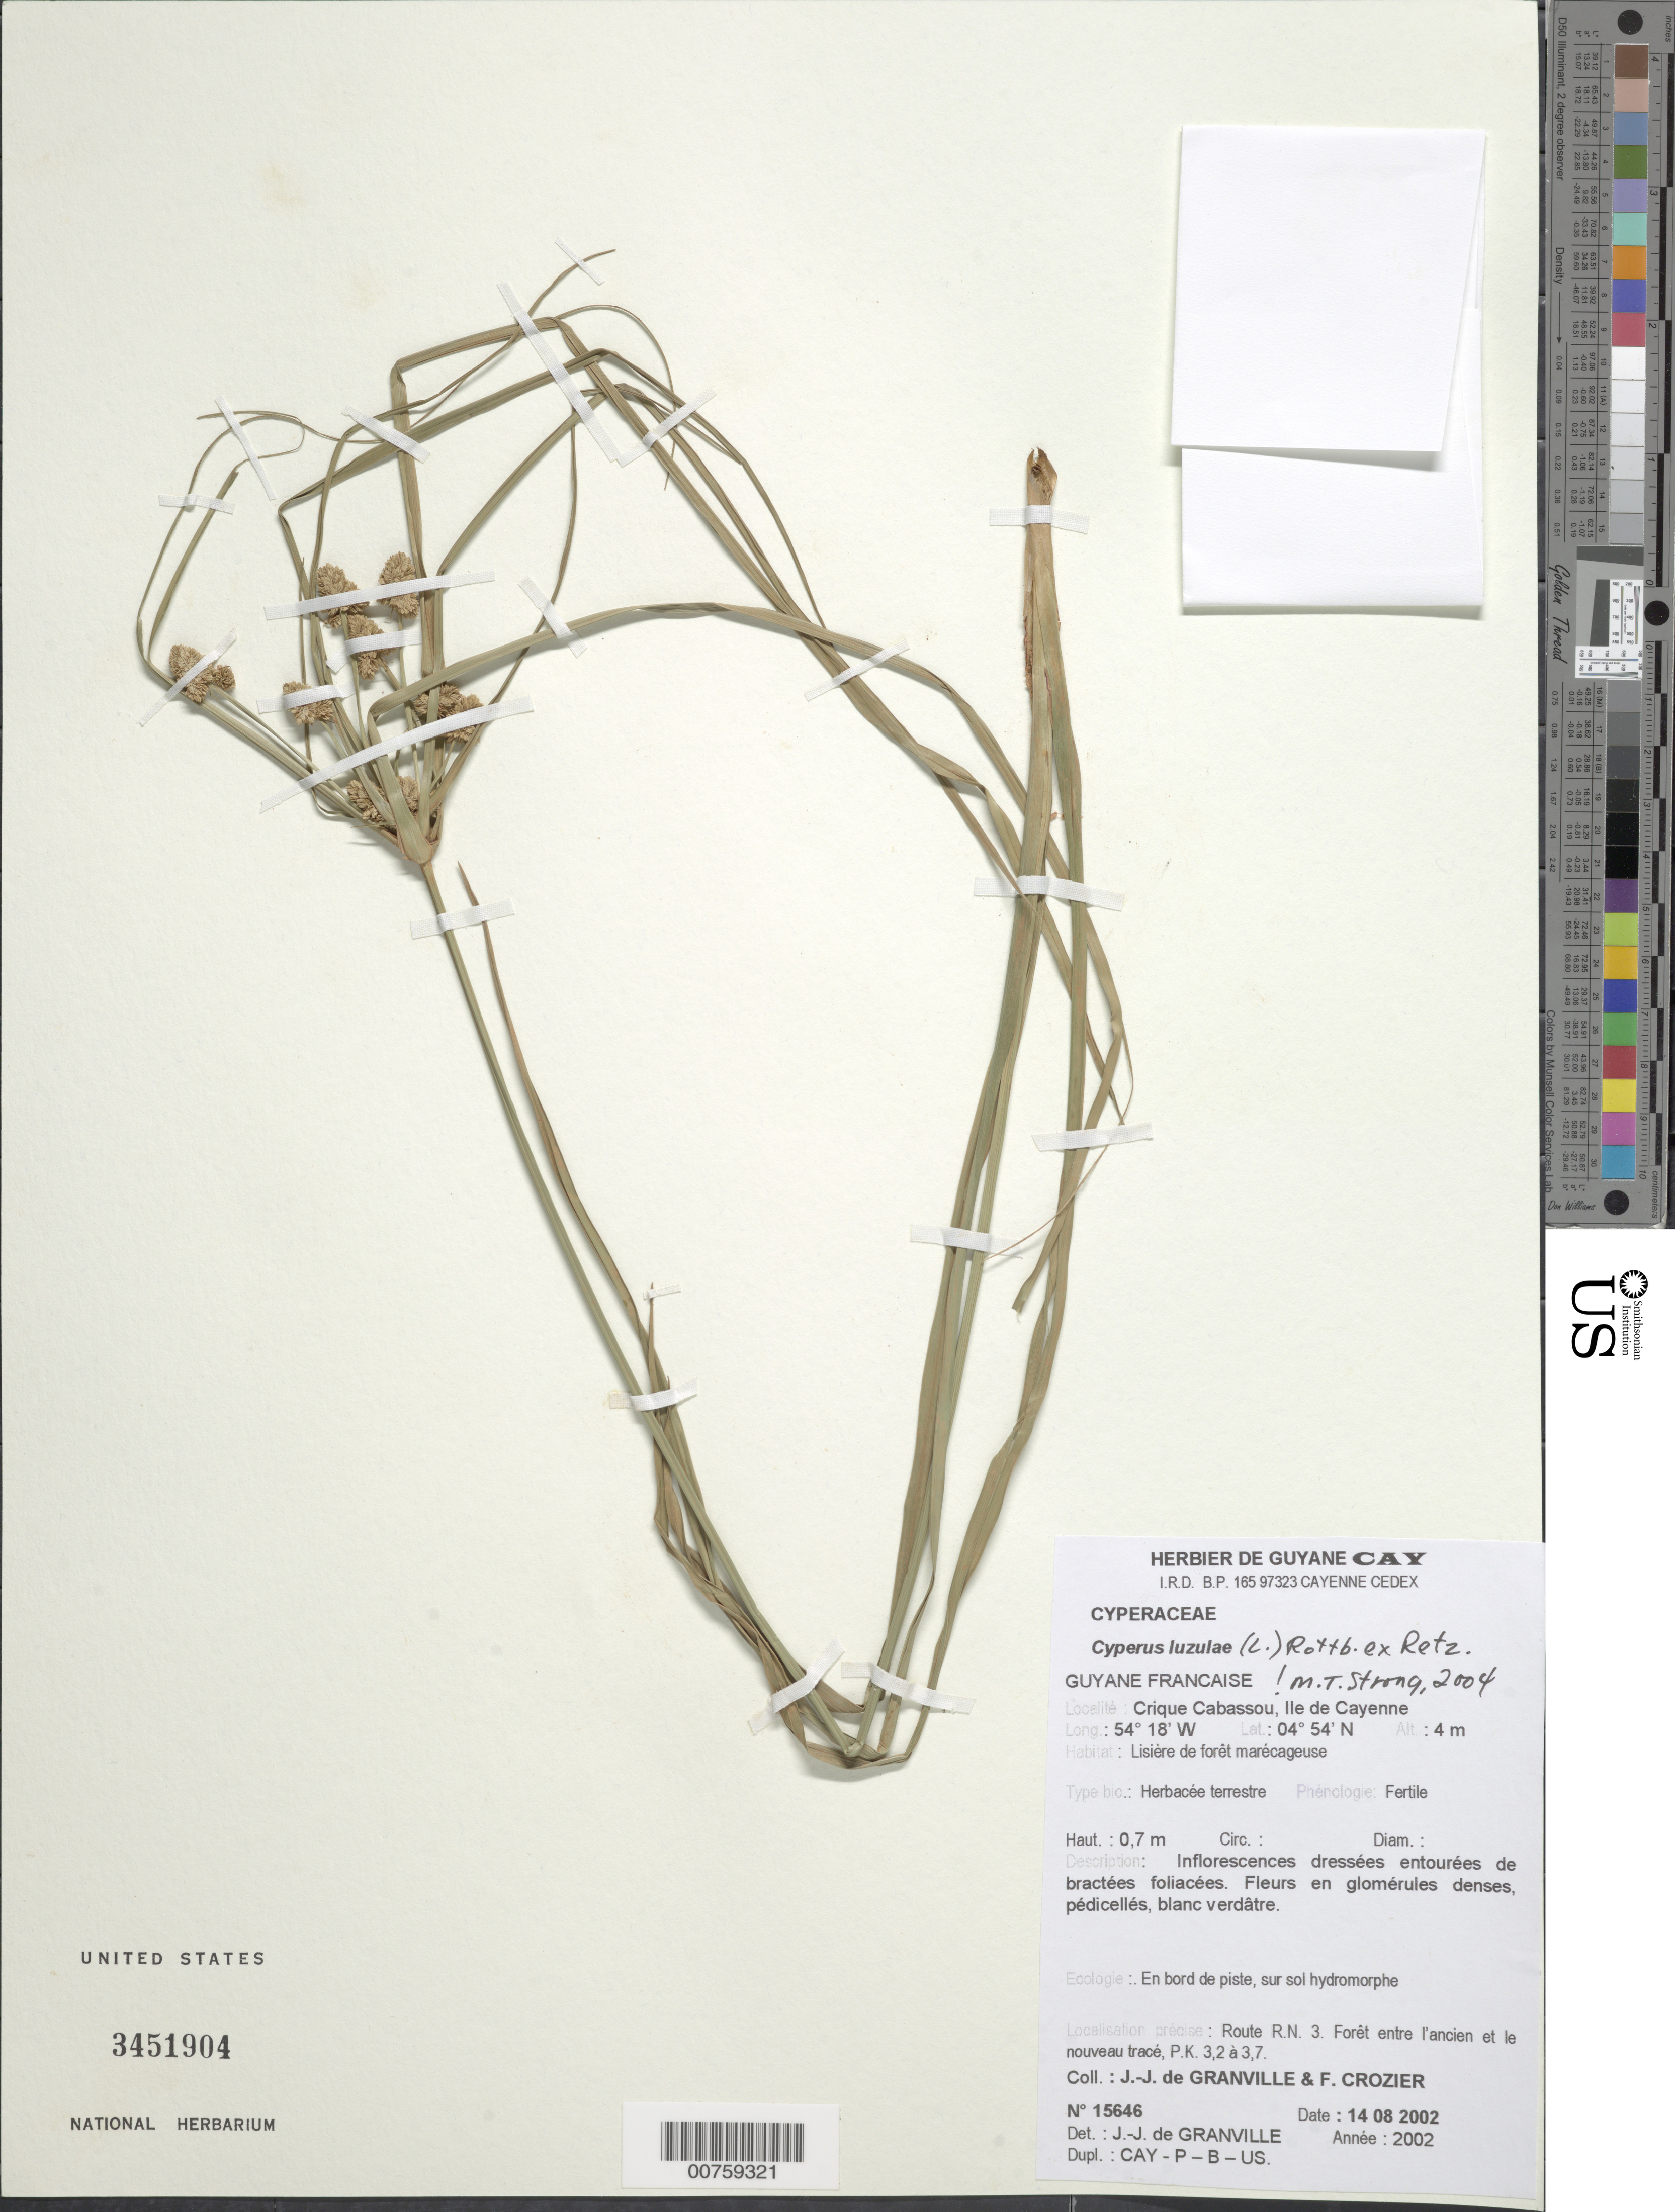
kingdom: Plantae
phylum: Tracheophyta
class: Liliopsida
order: Poales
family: Cyperaceae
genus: Cyperus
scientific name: Cyperus luzulae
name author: (L.) Rottb. ex Retz.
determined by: Granville, J. J. de, (CAY), Institut de Recherche pour le Developpement (IRD) (FRENCH GUIANA)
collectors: J.-J. de Granville & F. Crozier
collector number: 15646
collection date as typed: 14-Aug-02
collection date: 2002-08-14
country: French Guiana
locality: Crique Cabassou, Ile de Cayenne, Route R.N. 3, nouveau trace, PK 3.2-3.7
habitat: Lisière de forêt marécageuse; en bord de piste, sur sol hydromorphe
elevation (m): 4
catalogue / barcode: US 3451904